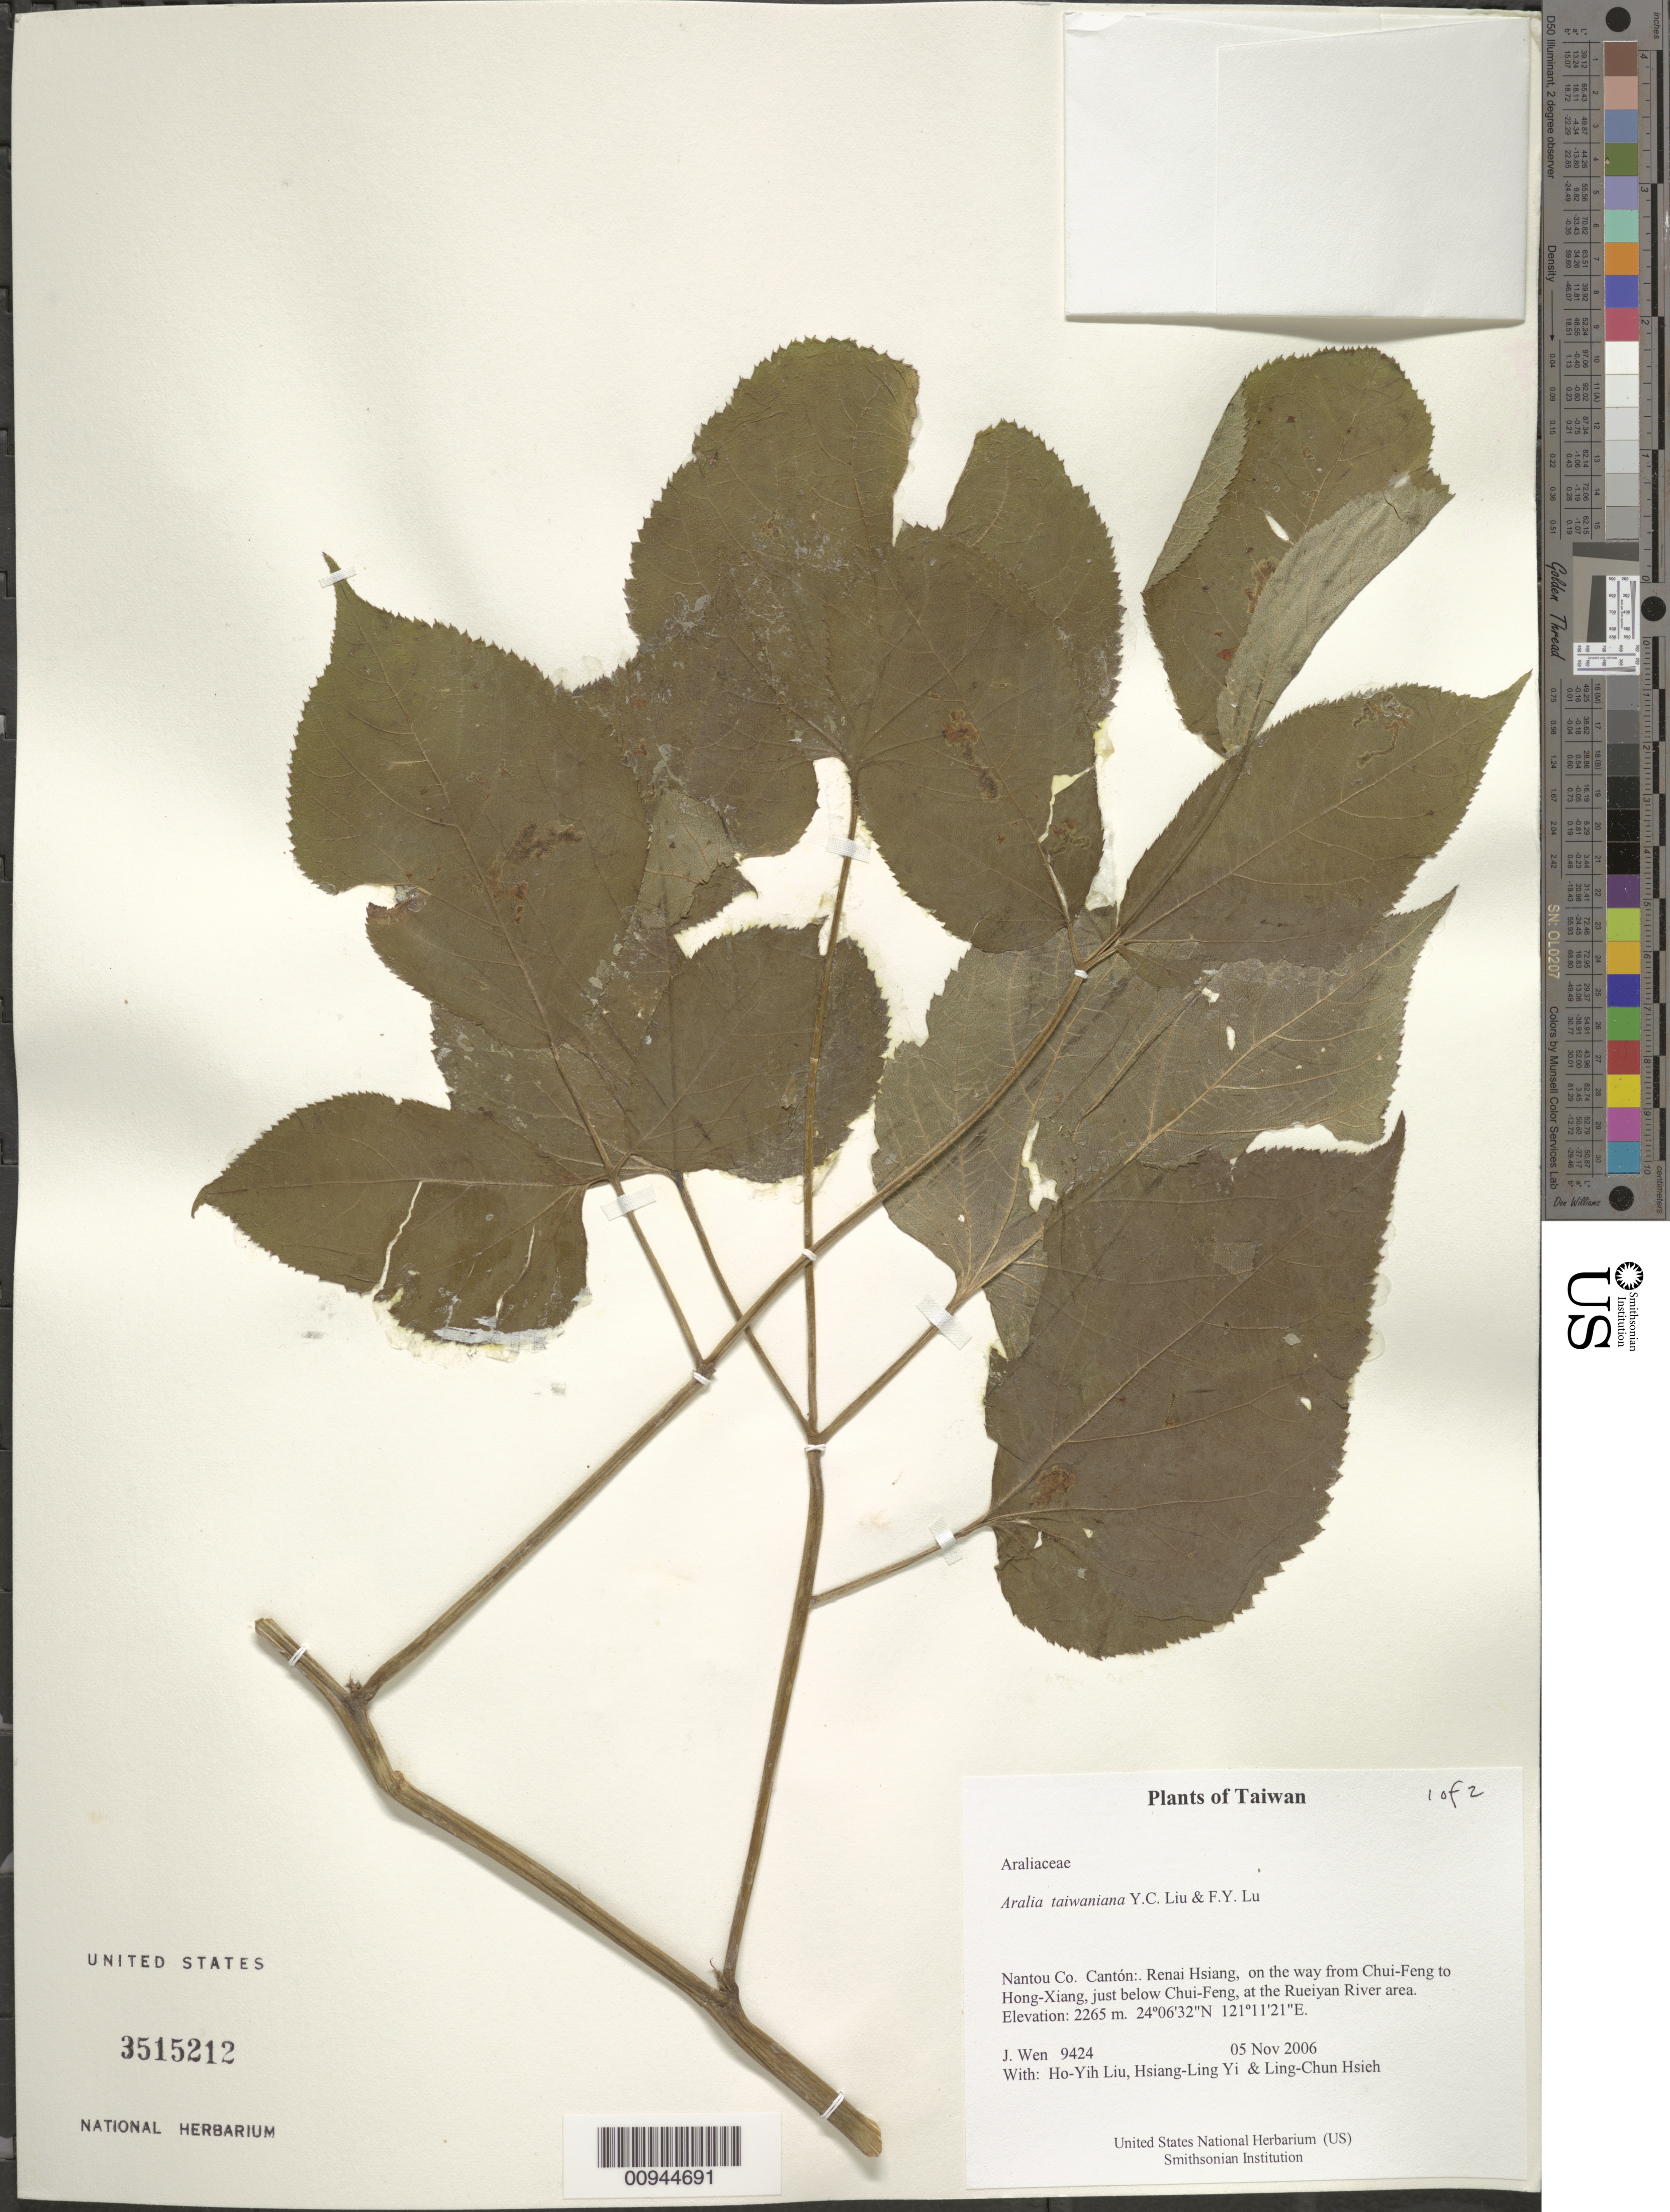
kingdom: Plantae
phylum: Tracheophyta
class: Magnoliopsida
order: Apiales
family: Araliaceae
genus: Aralia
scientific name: Aralia taiwaniana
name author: Y.C. Liu & F.Y. Liu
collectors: J. Wen, H. Liu, H. l. Yi & L. Hsieh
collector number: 9424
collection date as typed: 05 Nov 2006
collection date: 2006-11-05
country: Taiwan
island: Taiwan [Formosa]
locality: Renai Hsiang, on the way from Chui-Feng to Hong-Xiang, just below Chui-Feng, at the Rueiyan River area.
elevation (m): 2265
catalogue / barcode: US 3515212